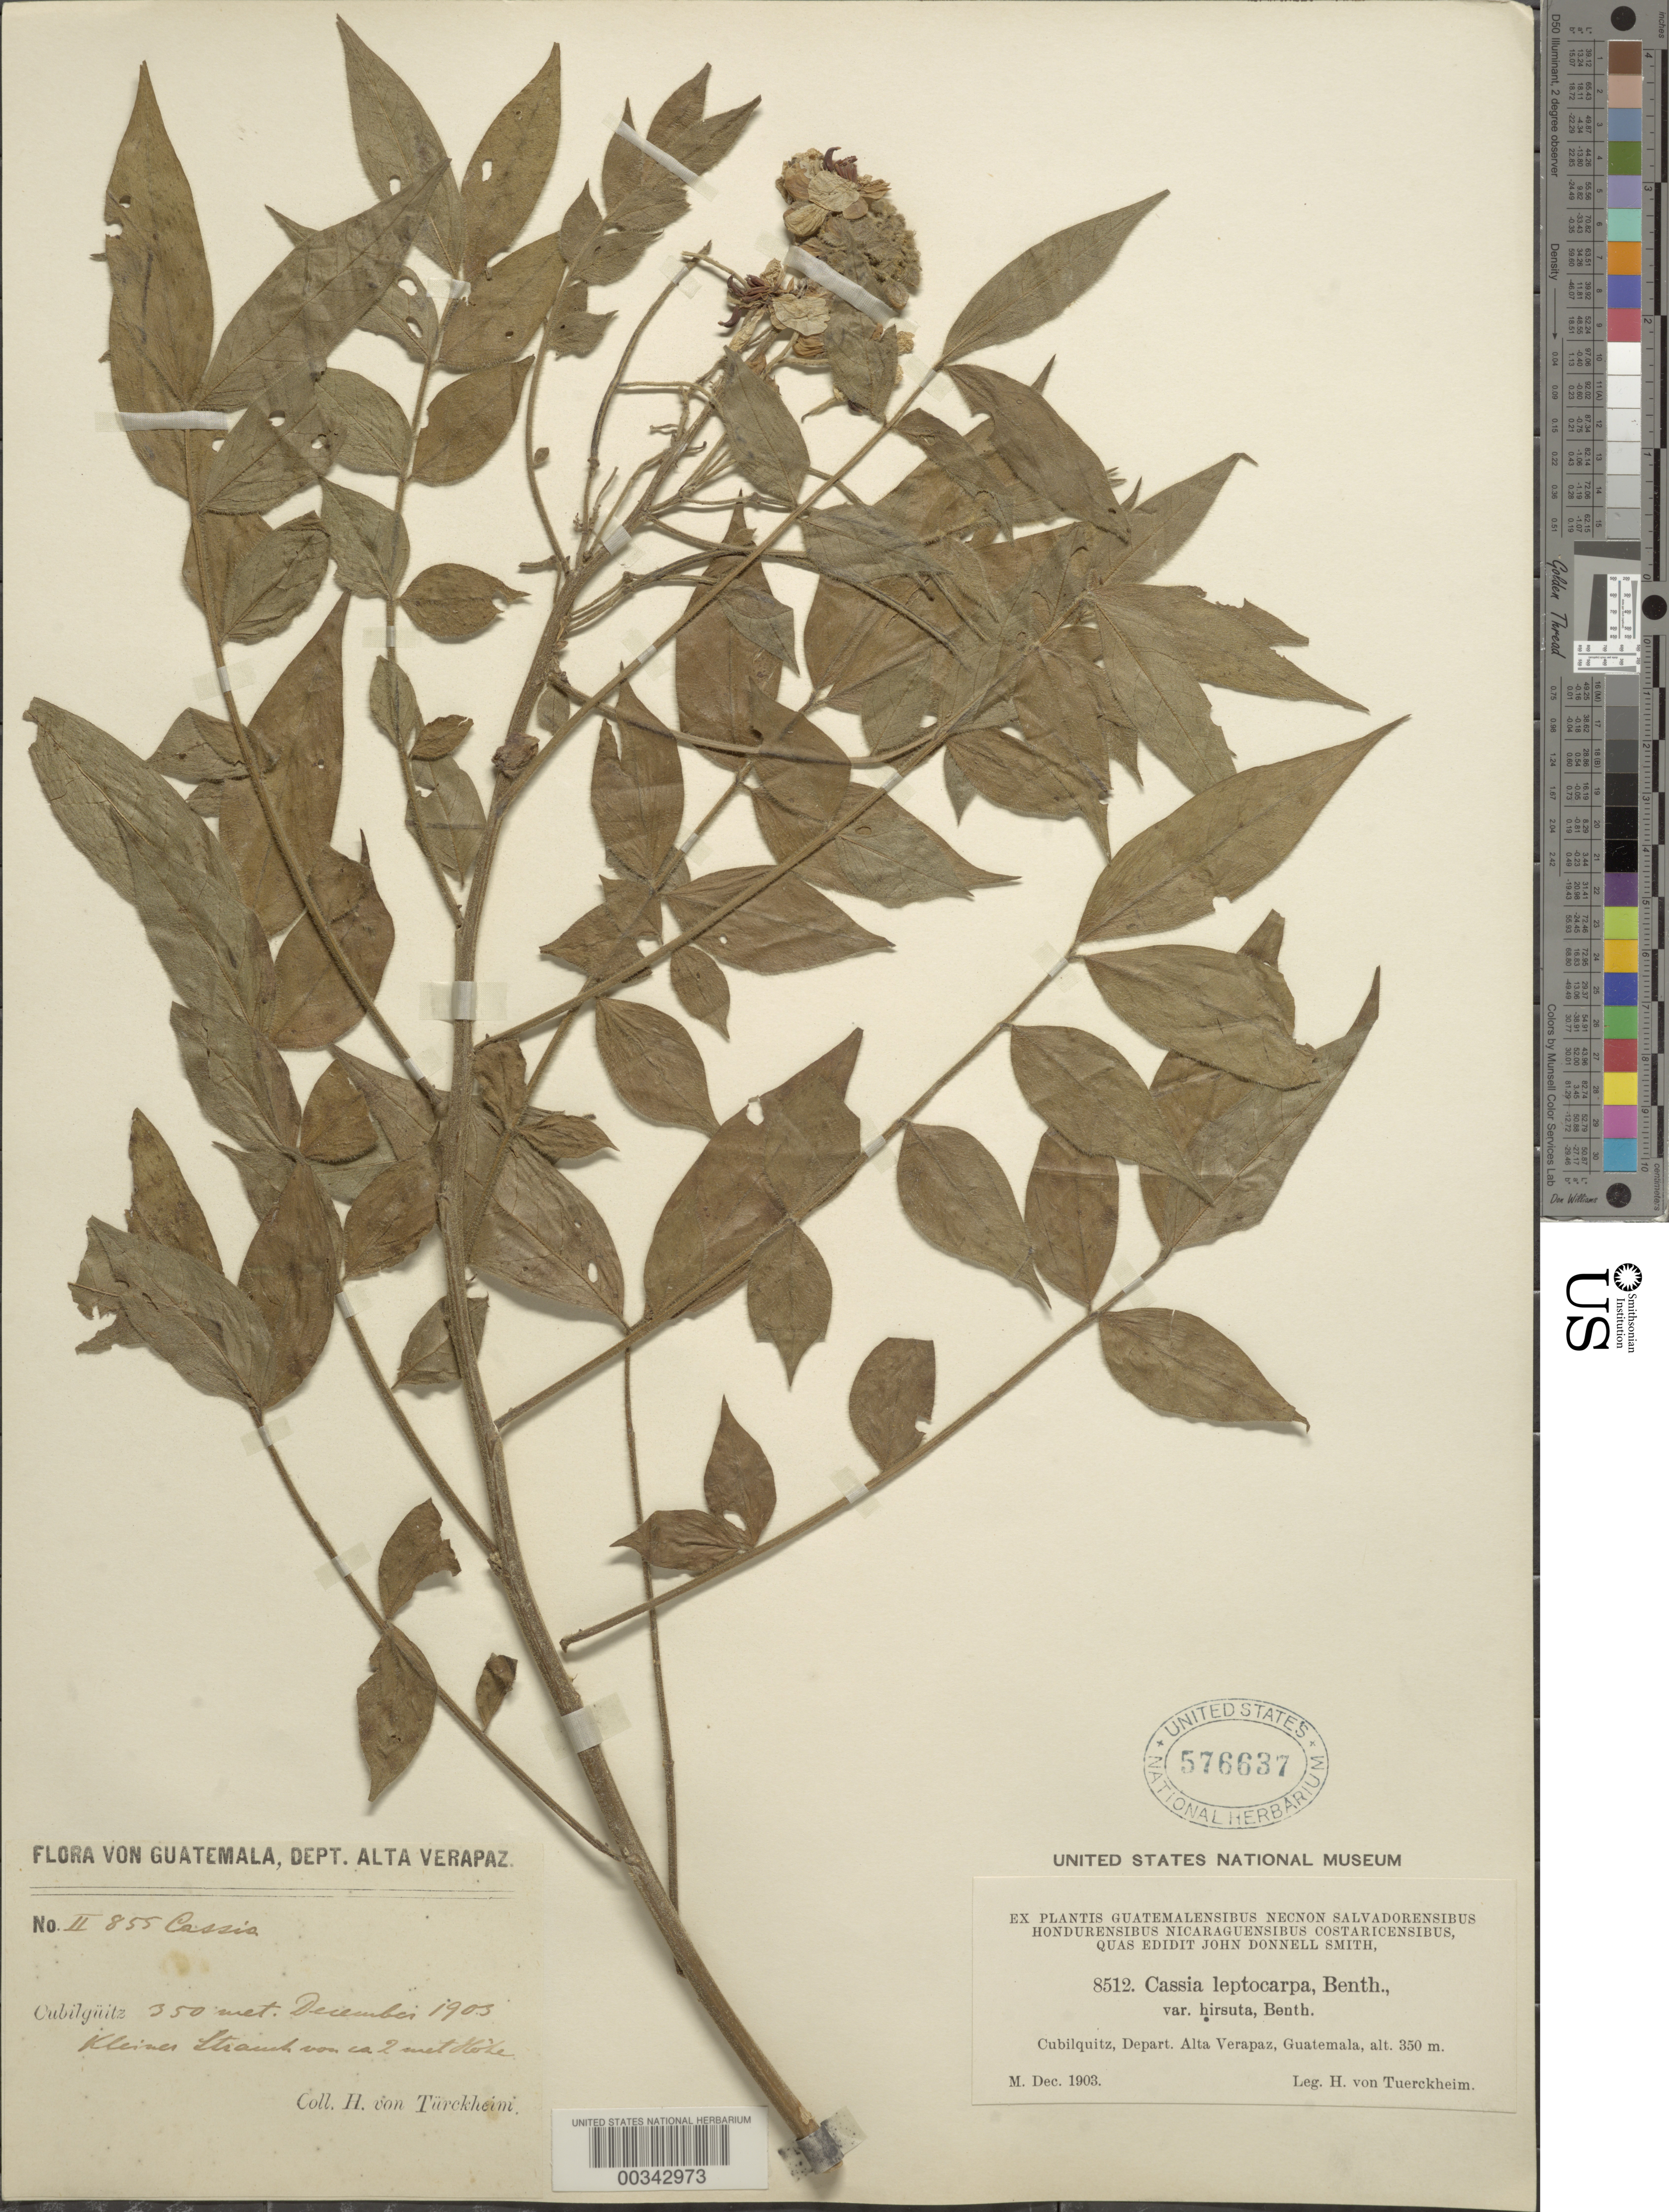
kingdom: Plantae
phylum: Tracheophyta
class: Magnoliopsida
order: Fabales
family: Fabaceae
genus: Senna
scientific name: Senna hirsuta var. leptocarpa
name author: (Benth.) H.S. Irwin & Barneby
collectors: H. von Türckheim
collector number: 8512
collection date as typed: Dec 1903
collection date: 1903-12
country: Guatemala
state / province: Alta Verapaz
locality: Cubilquitz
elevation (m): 350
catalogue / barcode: US 576637